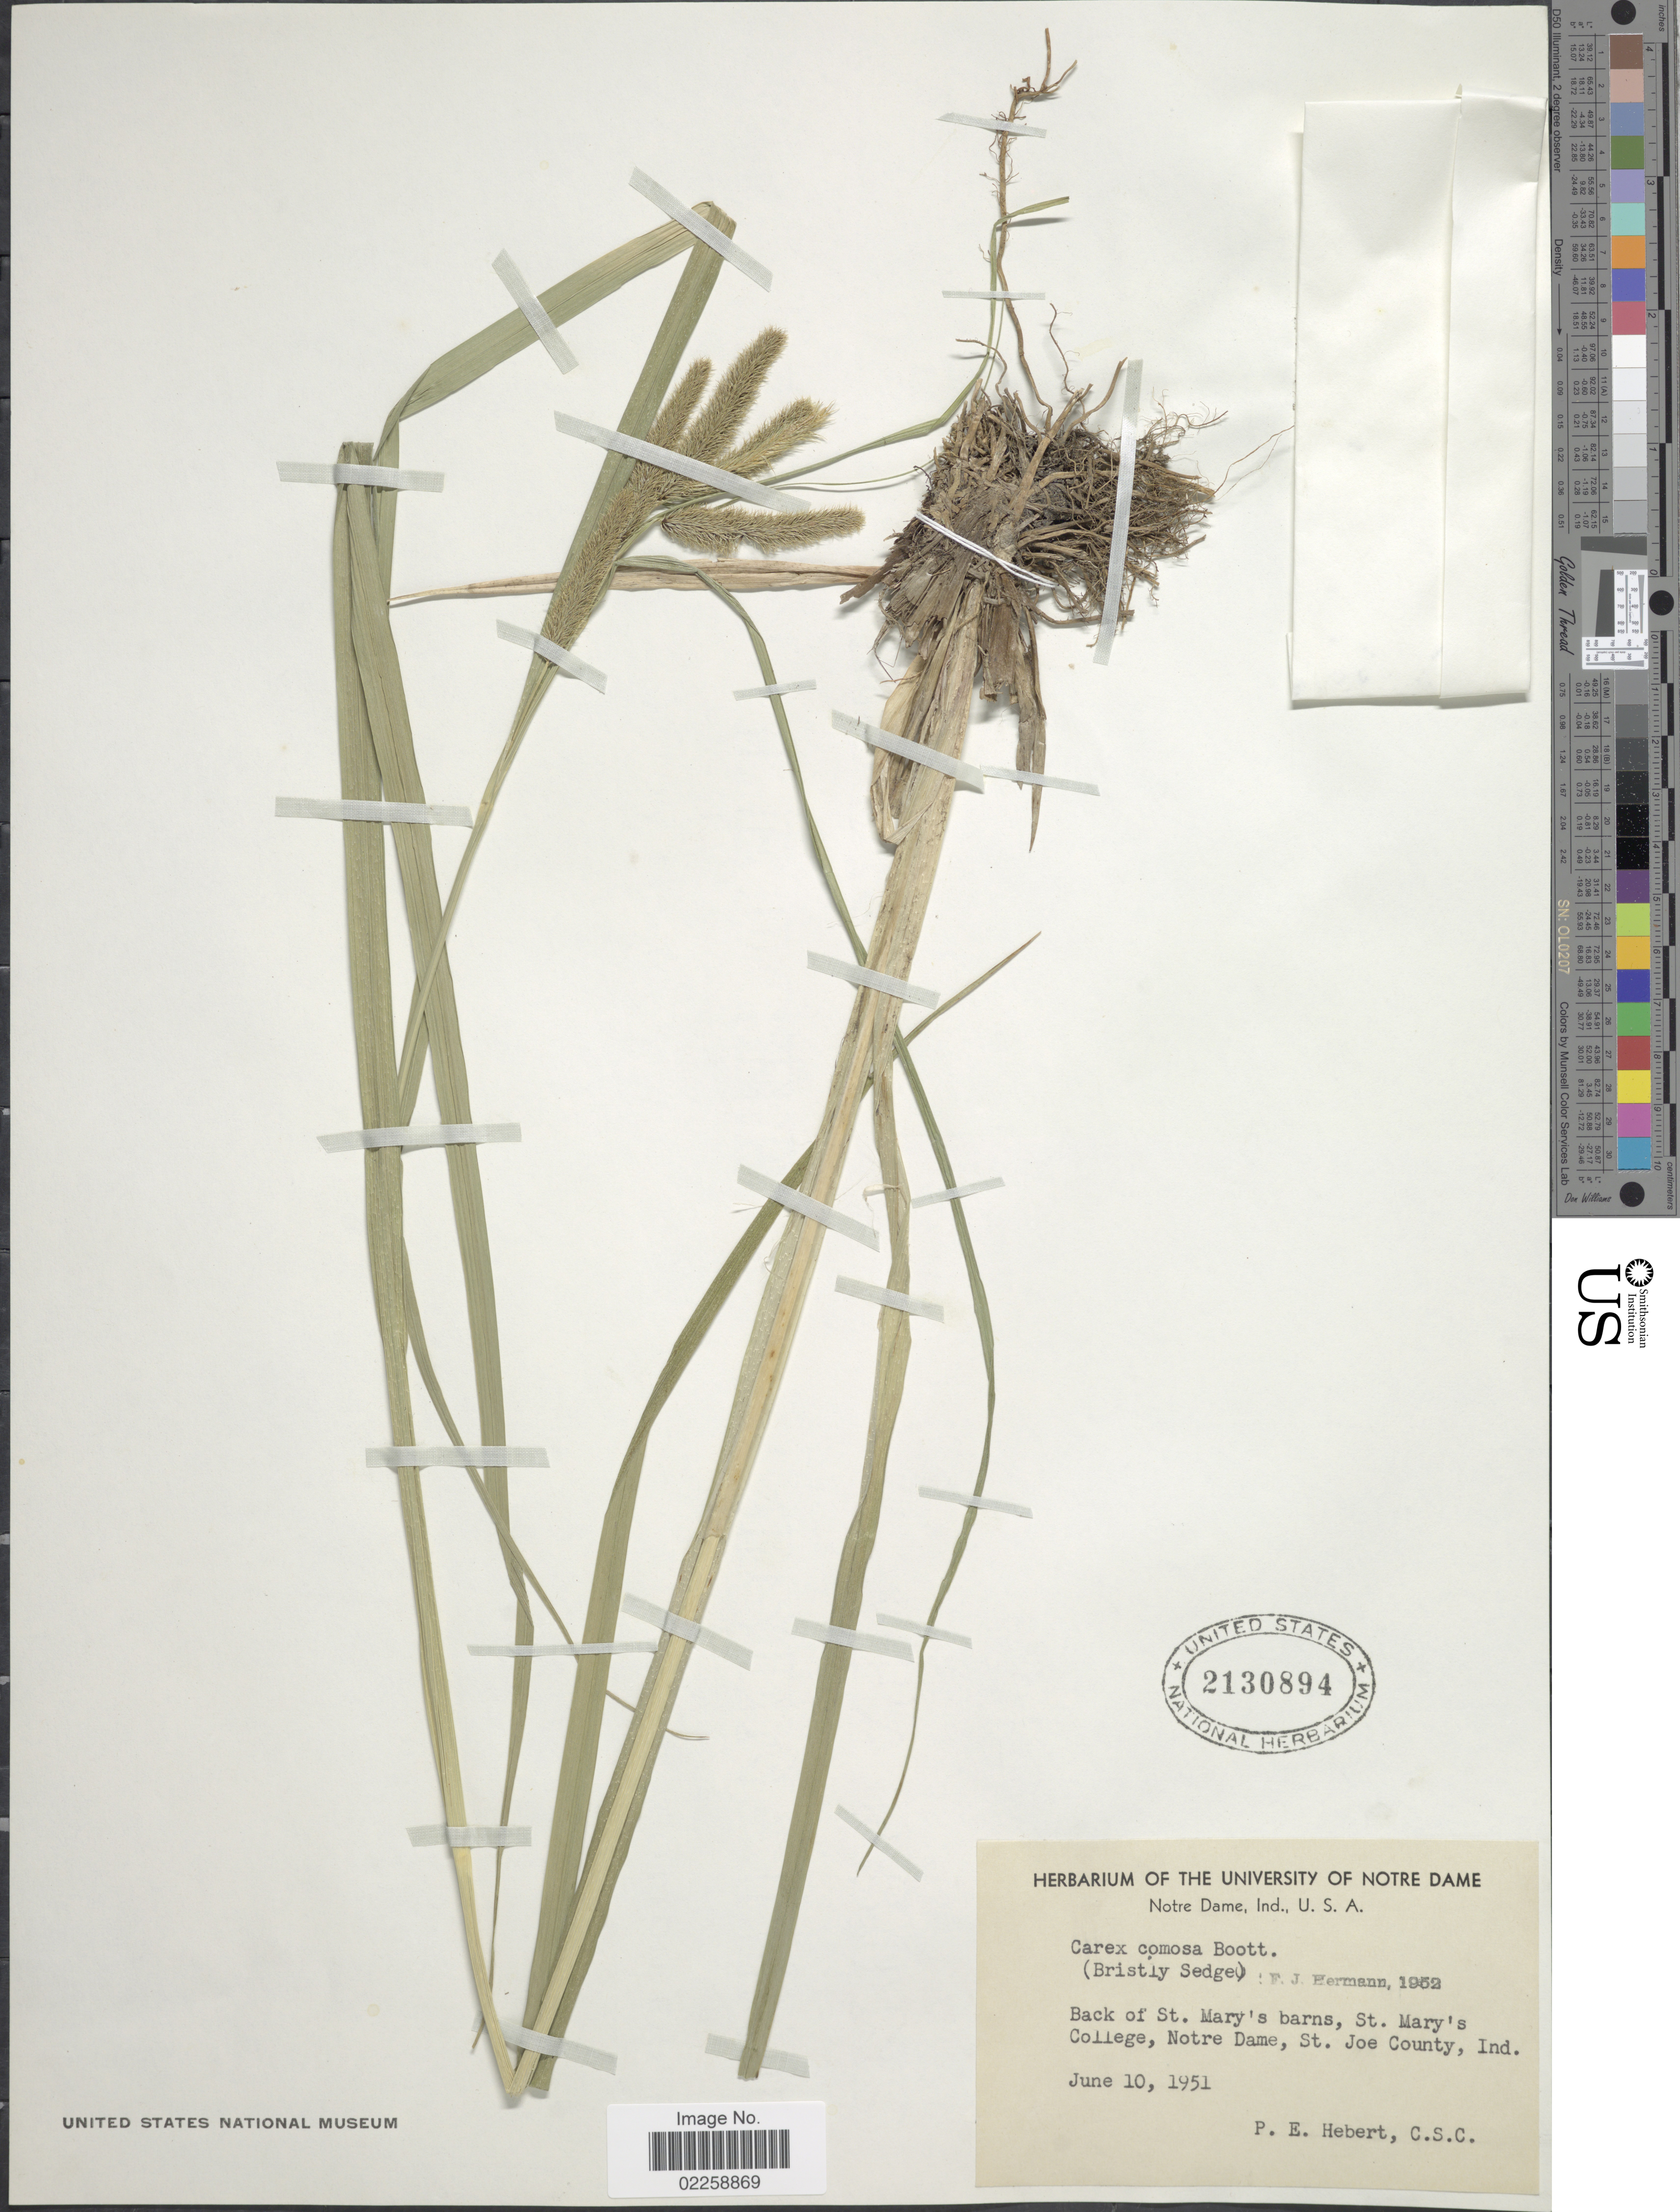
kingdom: Plantae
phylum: Tracheophyta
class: Liliopsida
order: Poales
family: Cyperaceae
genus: Carex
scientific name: Carex comosa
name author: Boott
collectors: P. Hebert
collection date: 1951-06-10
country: United States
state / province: Indiana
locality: Back of St. Mary's barns, St. Mary's College, Notre Dam, St. Joe County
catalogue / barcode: US 2130894